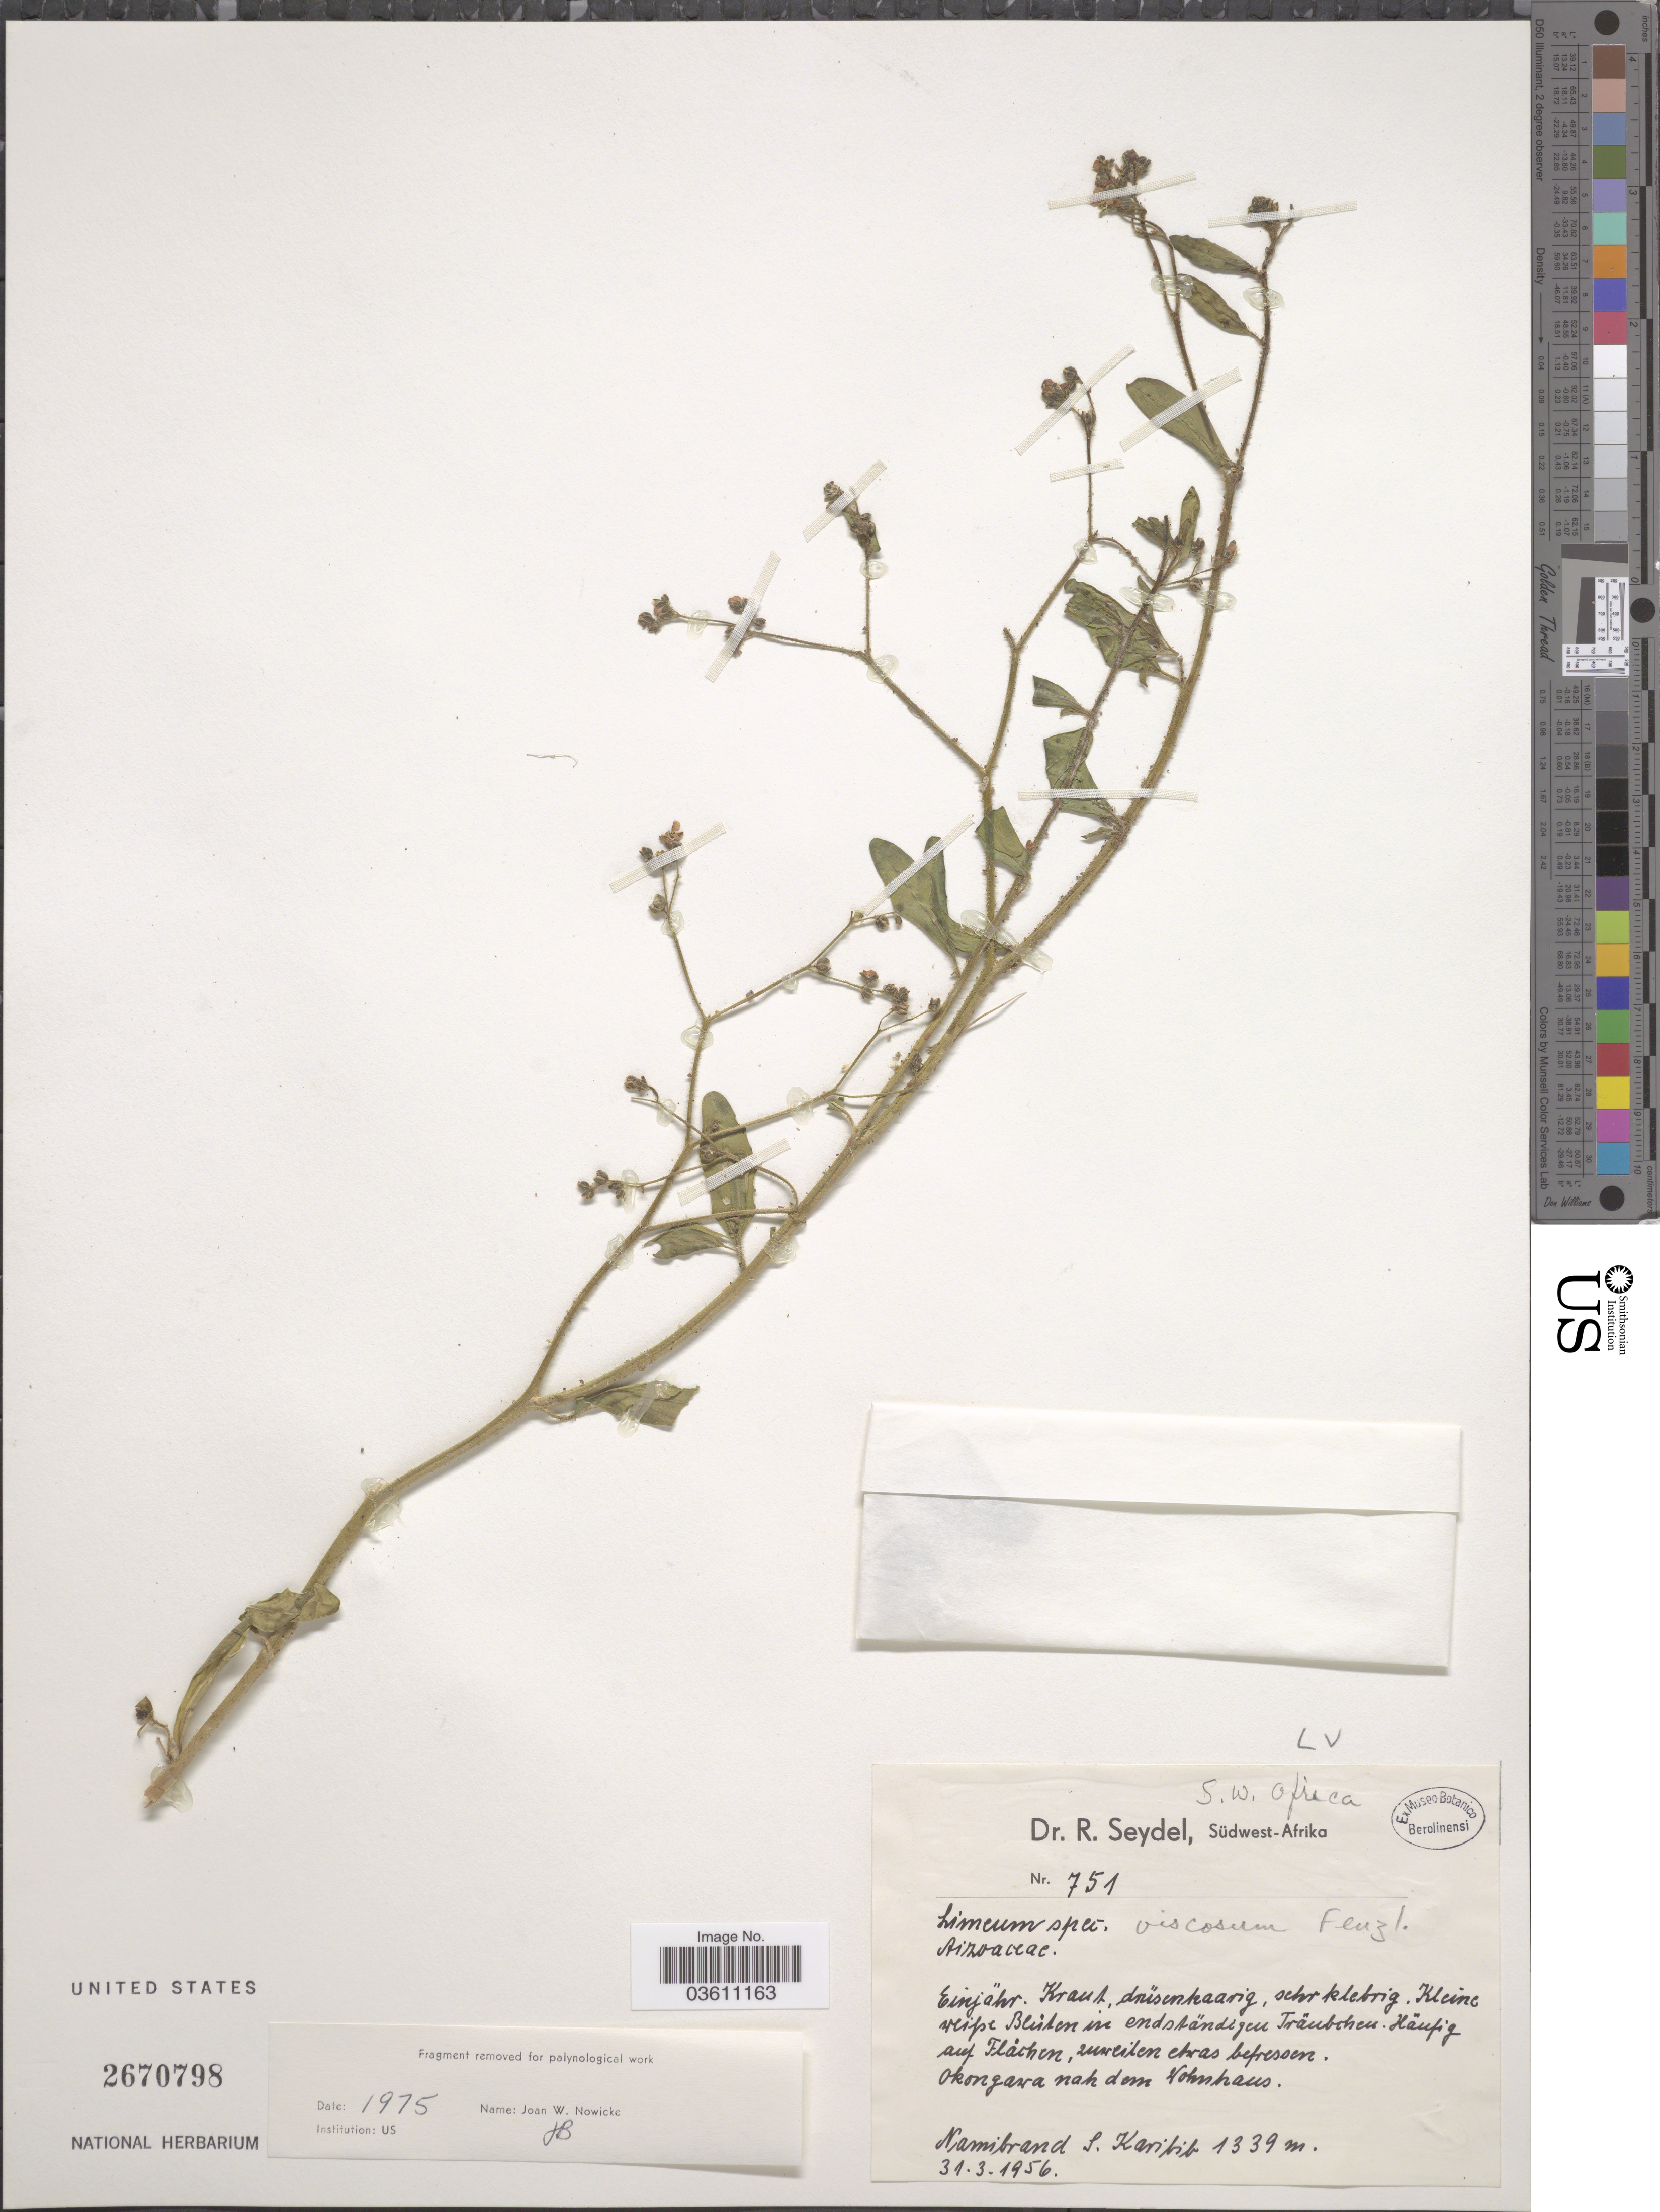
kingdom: Plantae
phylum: Tracheophyta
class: Magnoliopsida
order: Caryophyllales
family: Limeaceae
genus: Limeum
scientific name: Limeum viscosum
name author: Fenzl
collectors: R. Seydel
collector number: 751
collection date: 1956-03-31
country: Namibia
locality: Südwest-Afrika. Namibrand S. Karibib.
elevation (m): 1339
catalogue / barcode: US 2670798